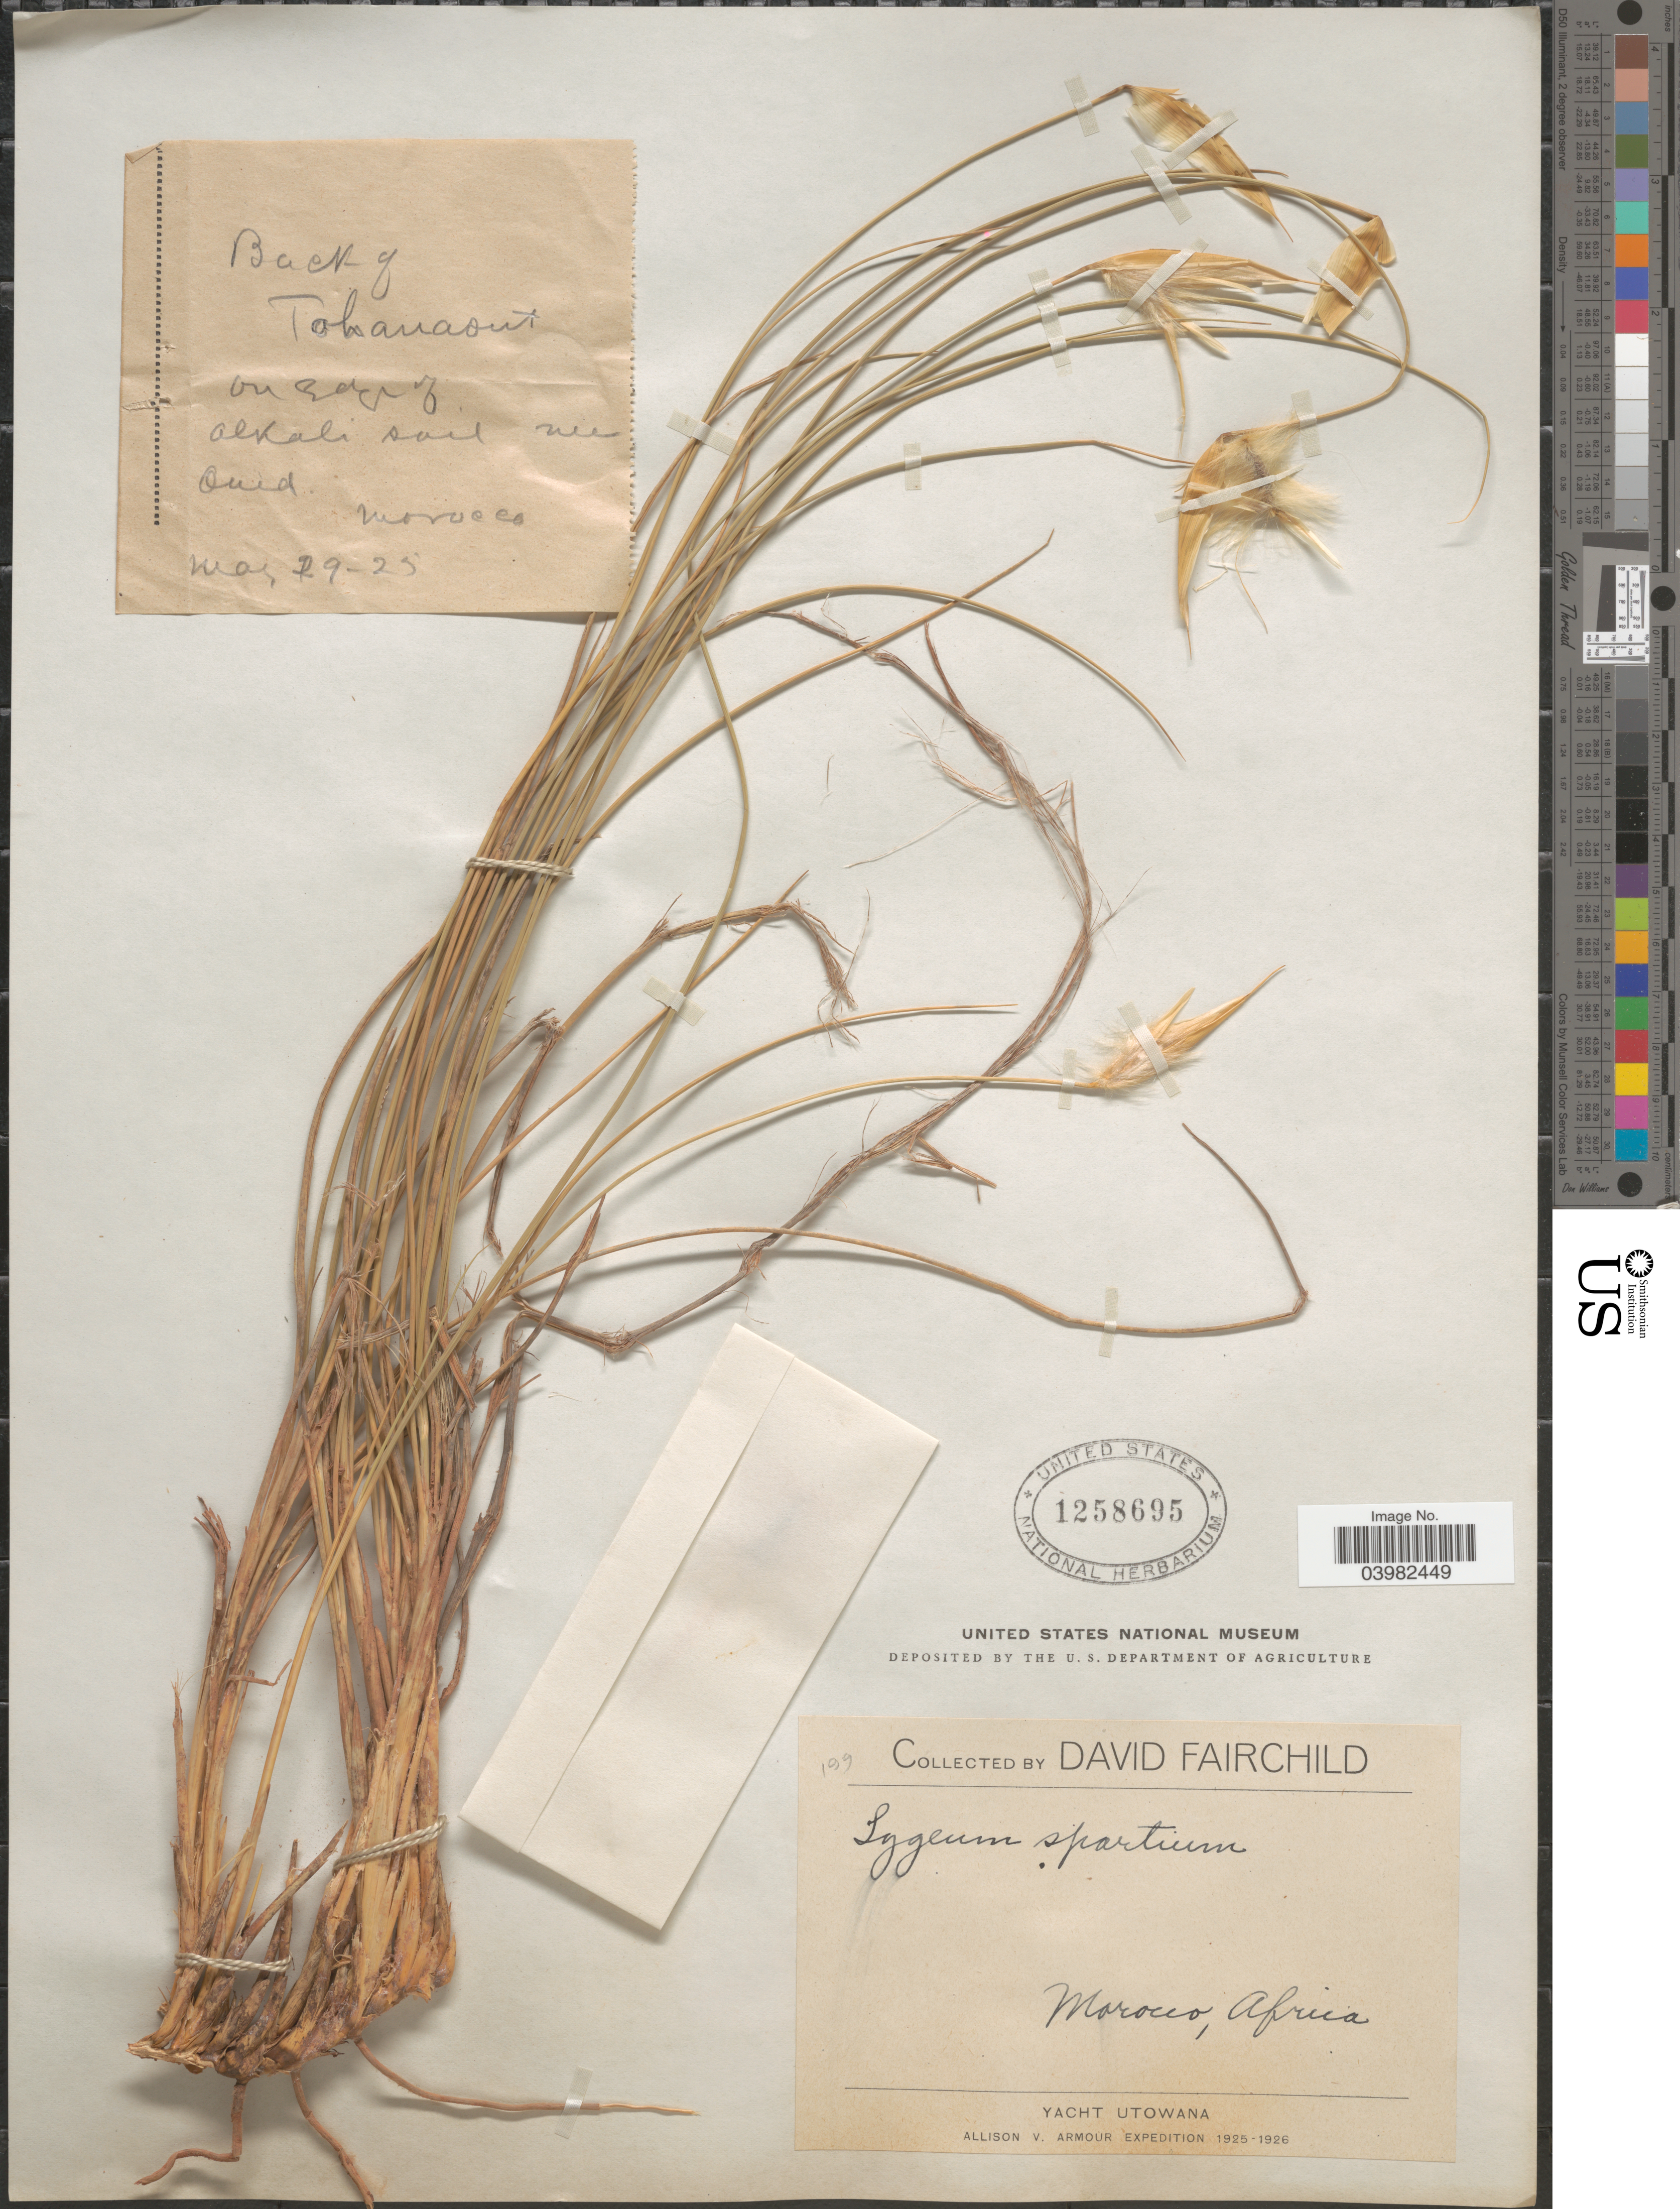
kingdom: Plantae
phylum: Tracheophyta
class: Liliopsida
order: Poales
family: Poaceae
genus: Lygeum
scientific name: Lygeum spartum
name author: L.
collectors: D. Fairchild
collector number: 199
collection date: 1925-03-29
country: Morocco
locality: Back of Tahnaout On edge of alkali soil near Ouid.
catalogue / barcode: US 1258695